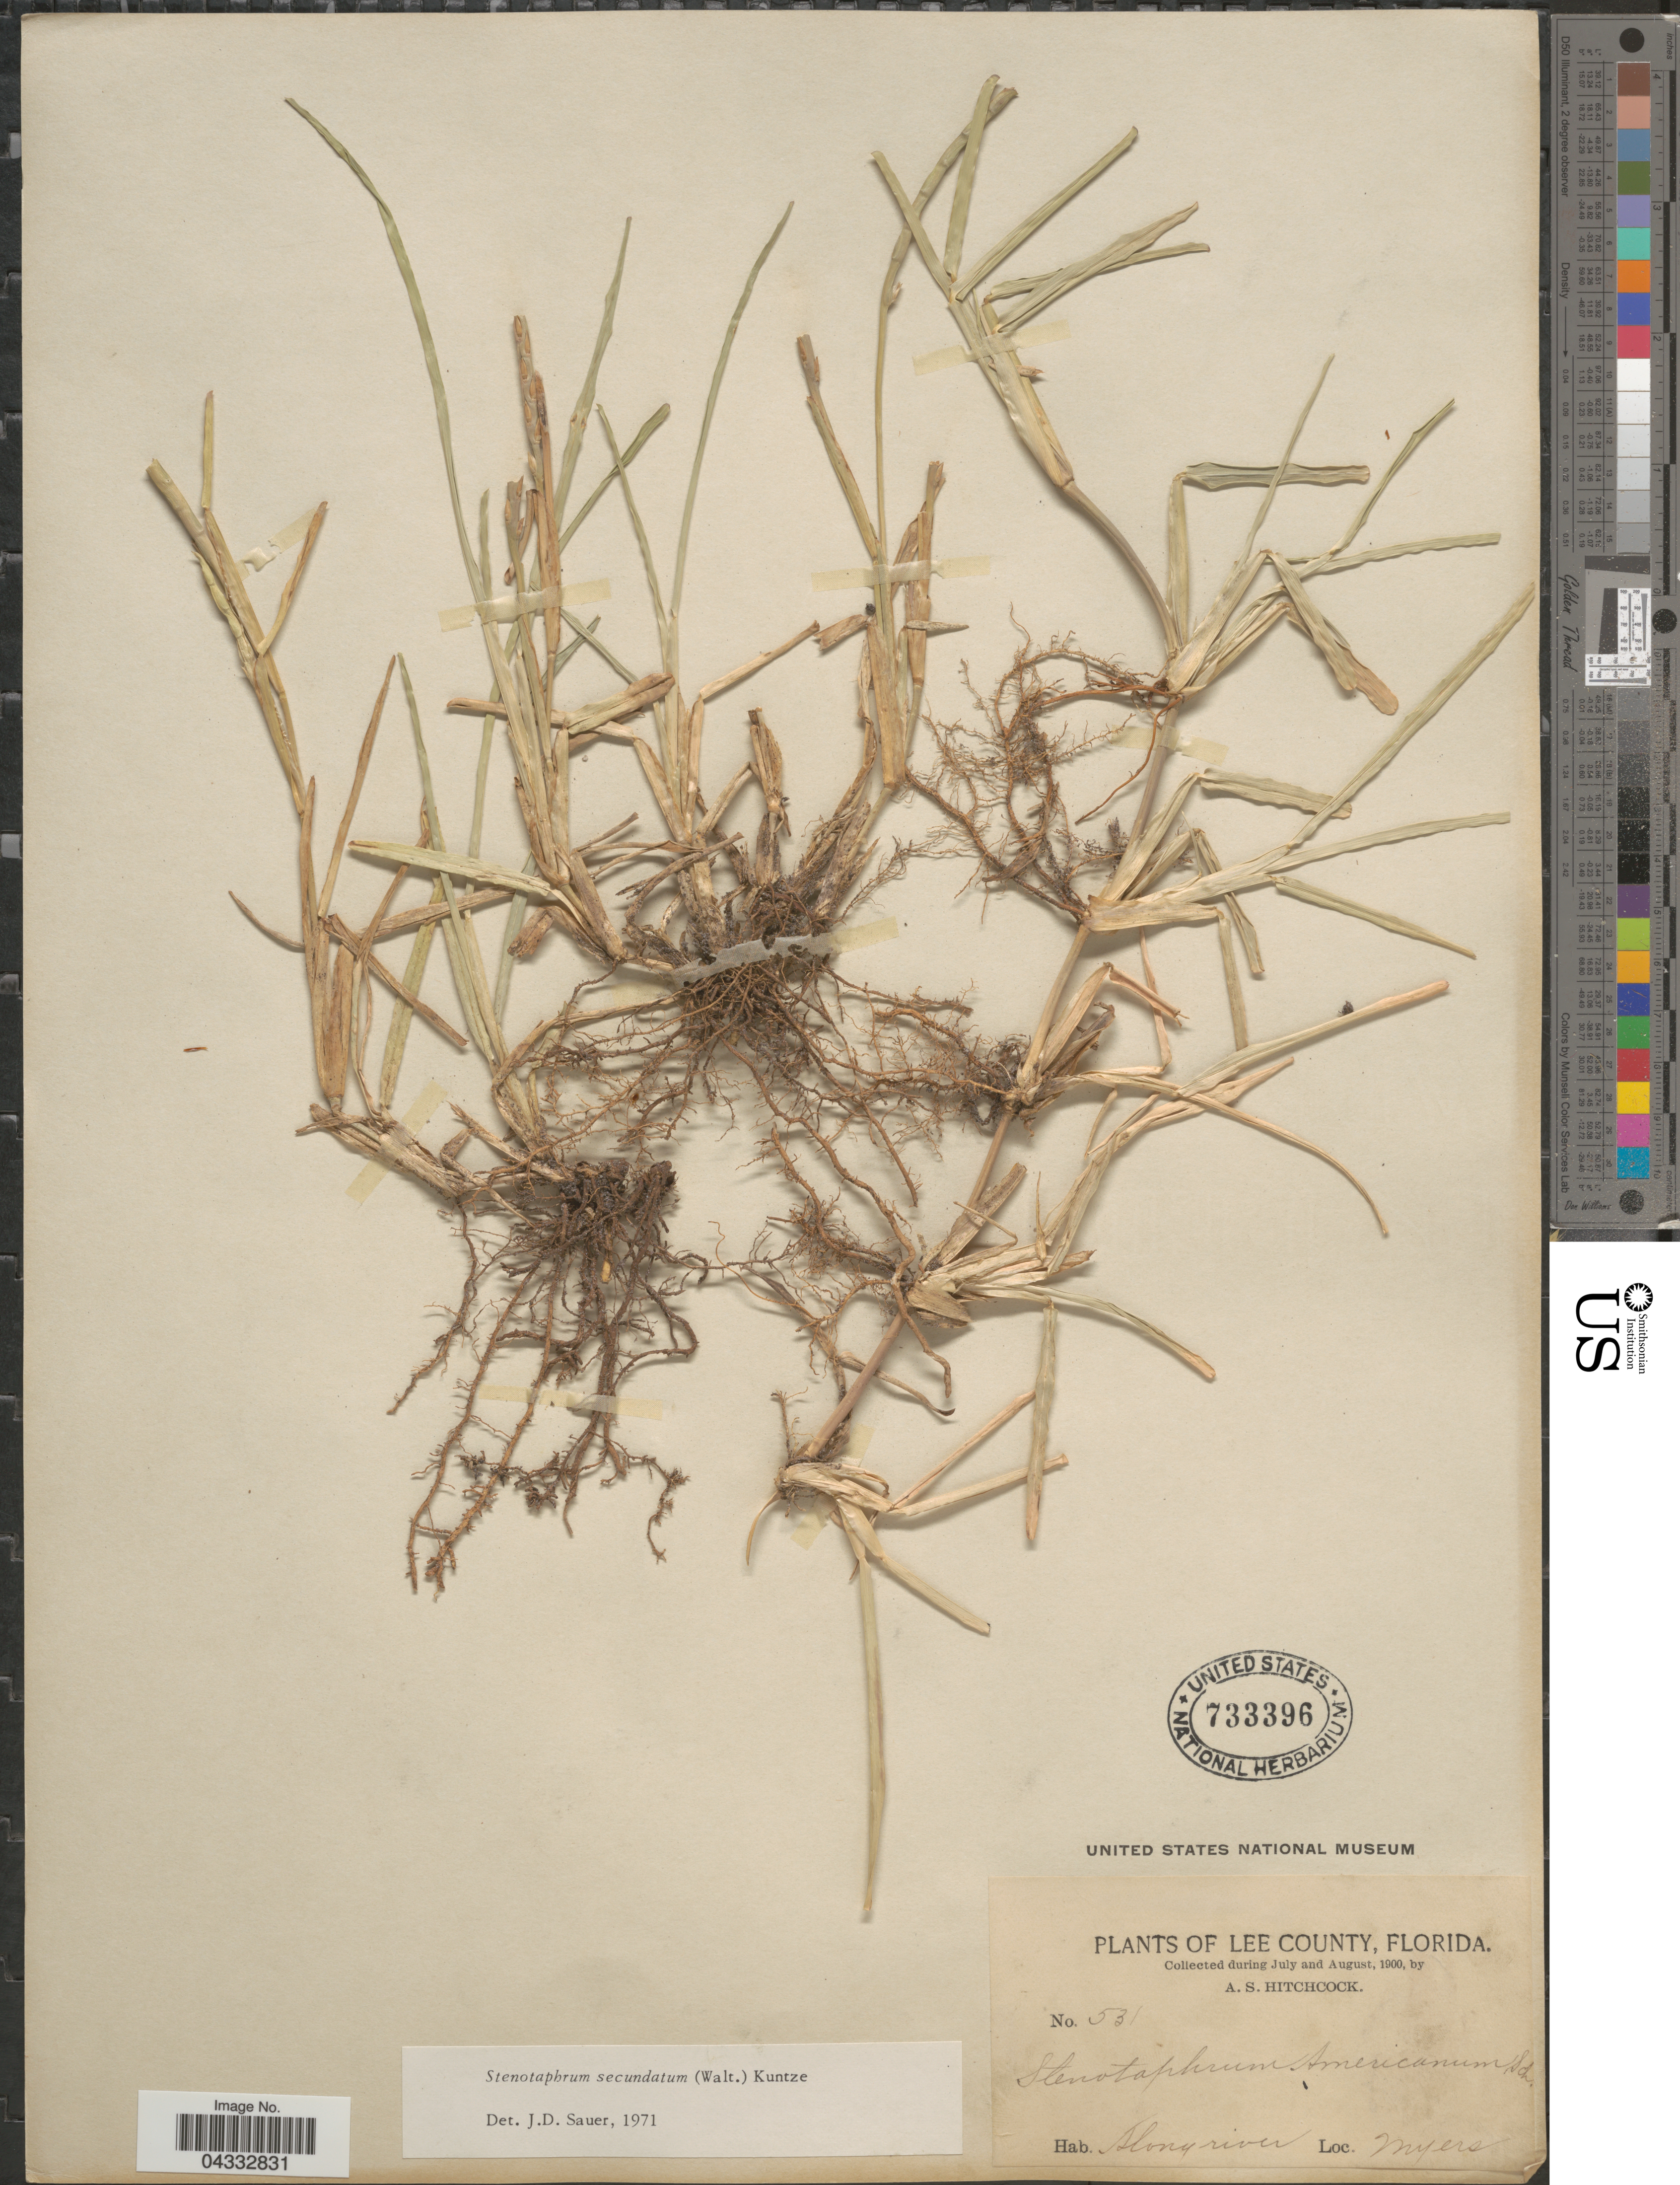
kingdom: Plantae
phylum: Tracheophyta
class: Liliopsida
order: Poales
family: Poaceae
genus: Stenotaphrum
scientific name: Stenotaphrum secundatum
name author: (Walter) Kuntze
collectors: A. S. Hitchcock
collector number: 531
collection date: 1900-07/1900-08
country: United States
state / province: Florida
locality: Lee County. Along river. Myers.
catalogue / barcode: US 733396